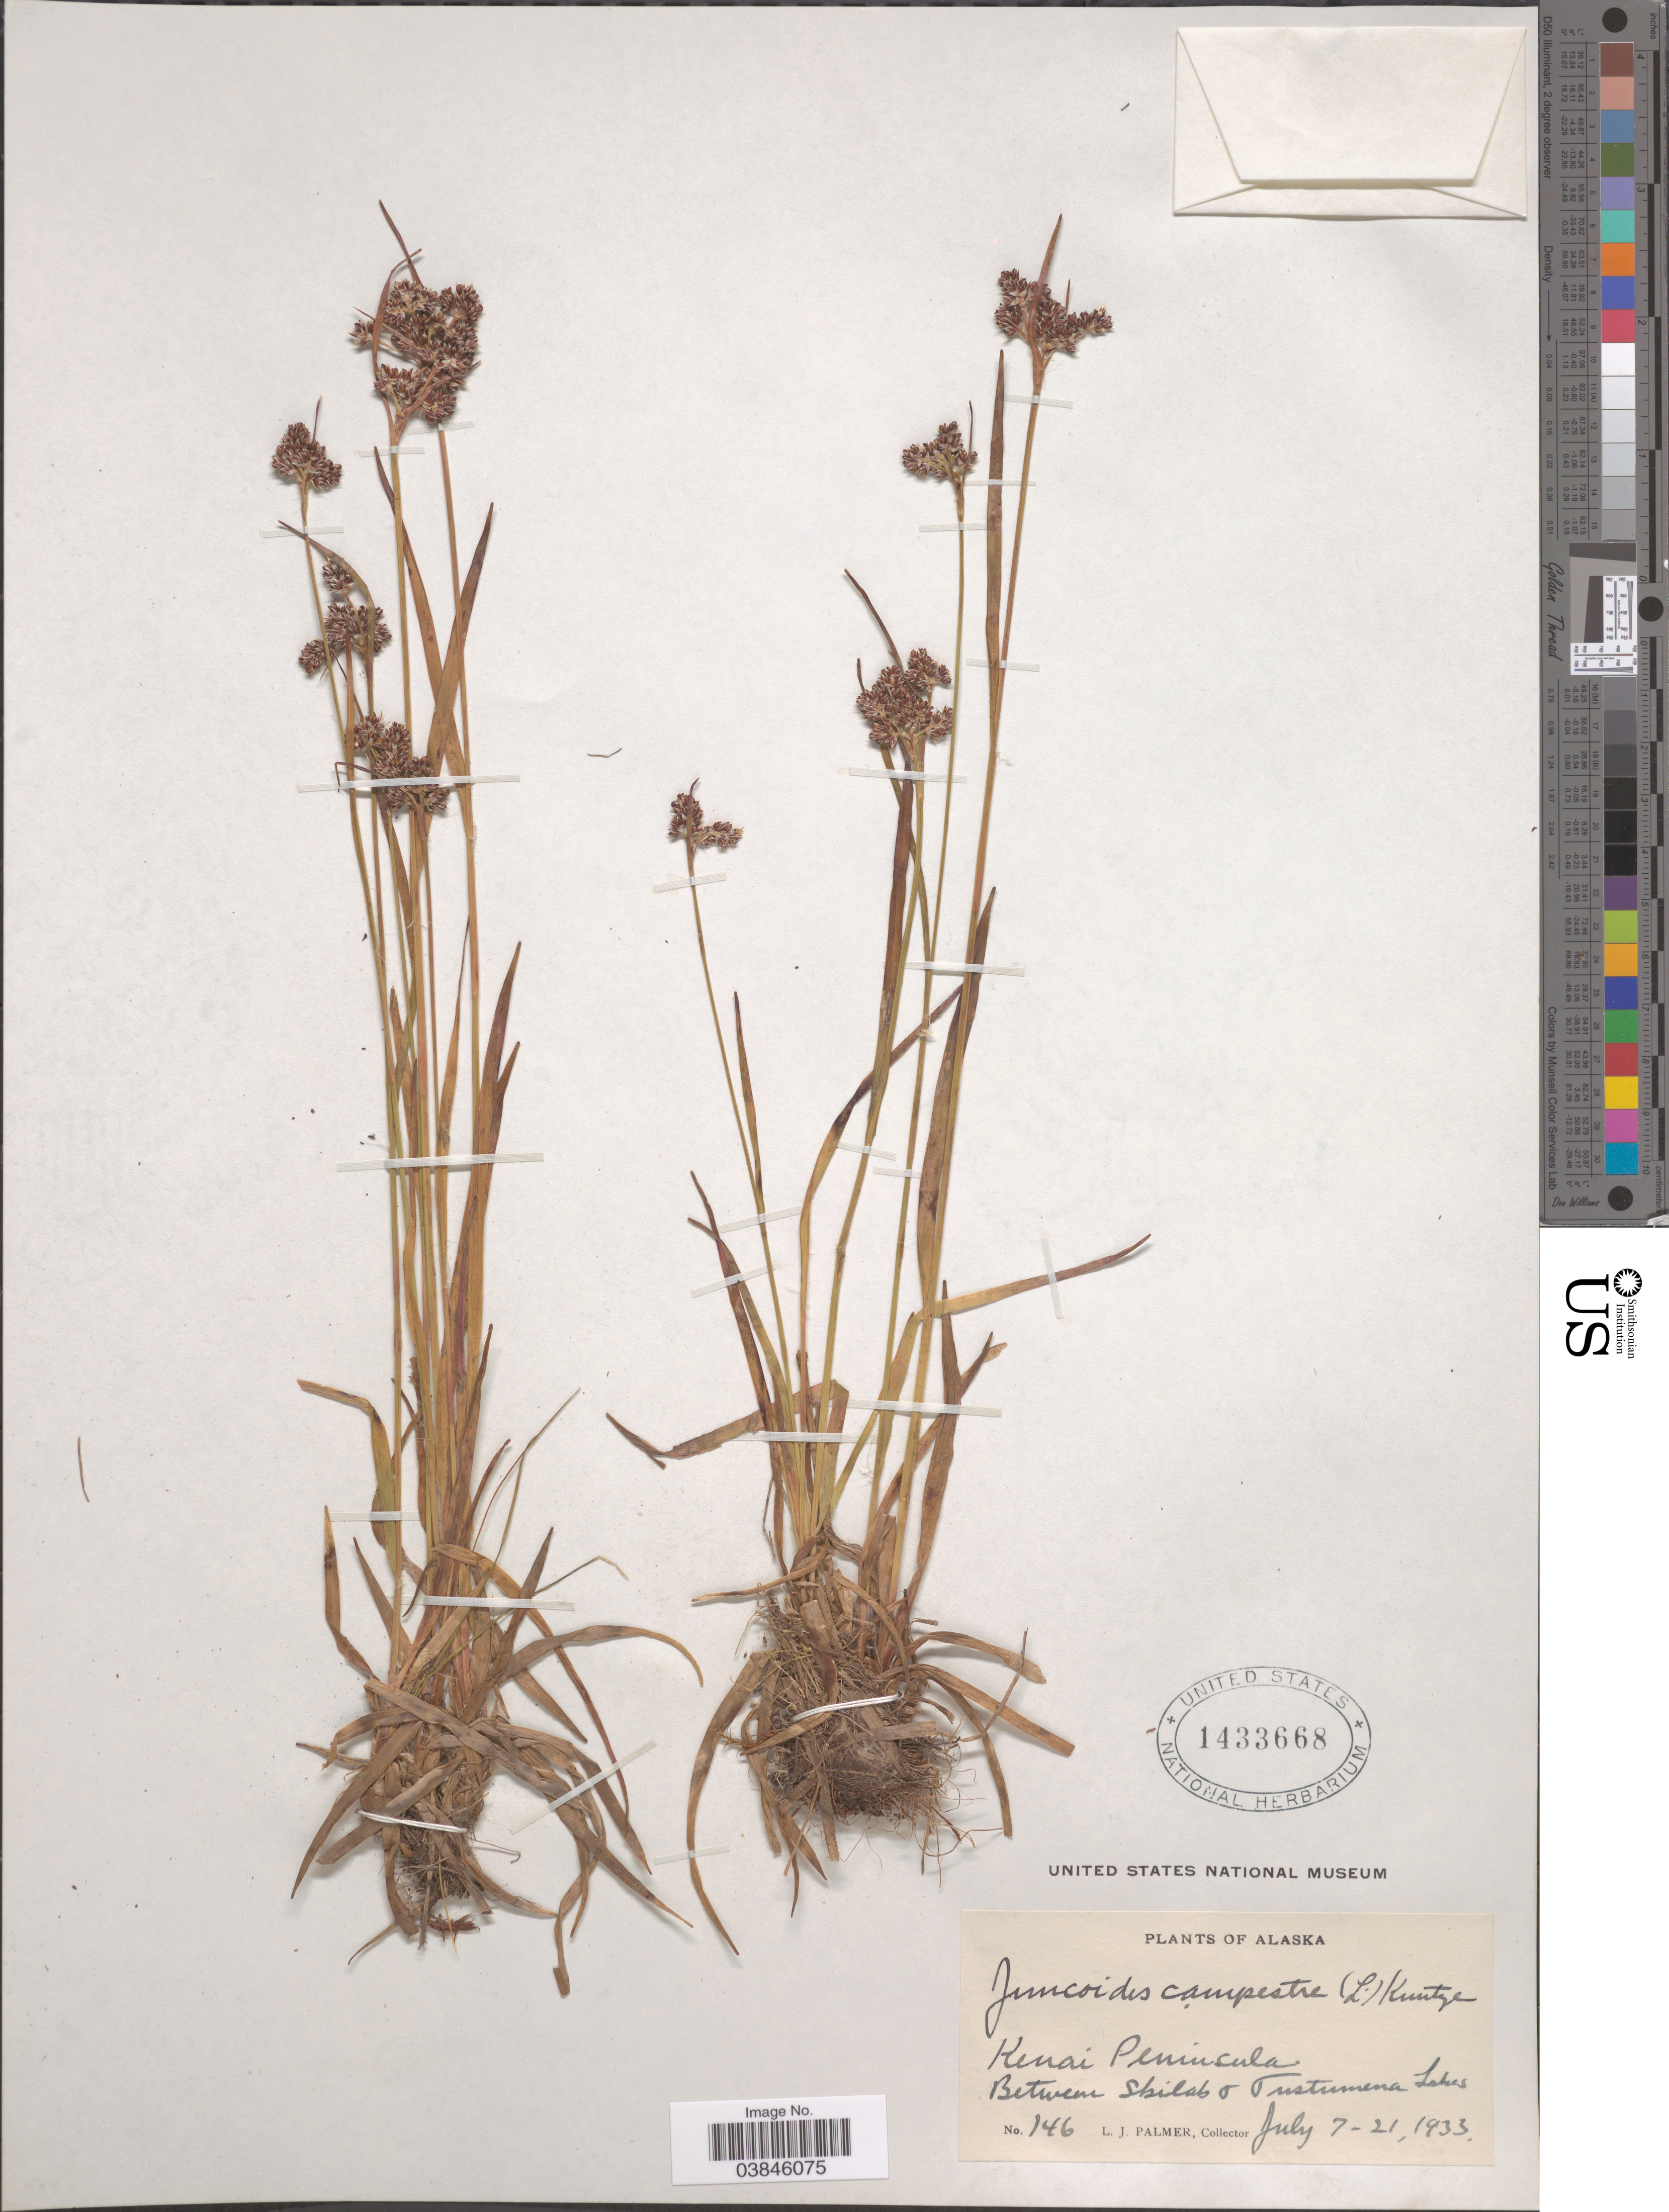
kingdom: Plantae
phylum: Tracheophyta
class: Liliopsida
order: Poales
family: Juncaceae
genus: Luzula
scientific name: Luzula multiflora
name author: (Ehrh.) Lej.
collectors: L. J. Palmer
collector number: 146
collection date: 1933-07-07/1933-07-21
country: United States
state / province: Alaska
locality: Kenai Peninsula. Between Skilak & Tustumena Lakes.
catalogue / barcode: US 1433668